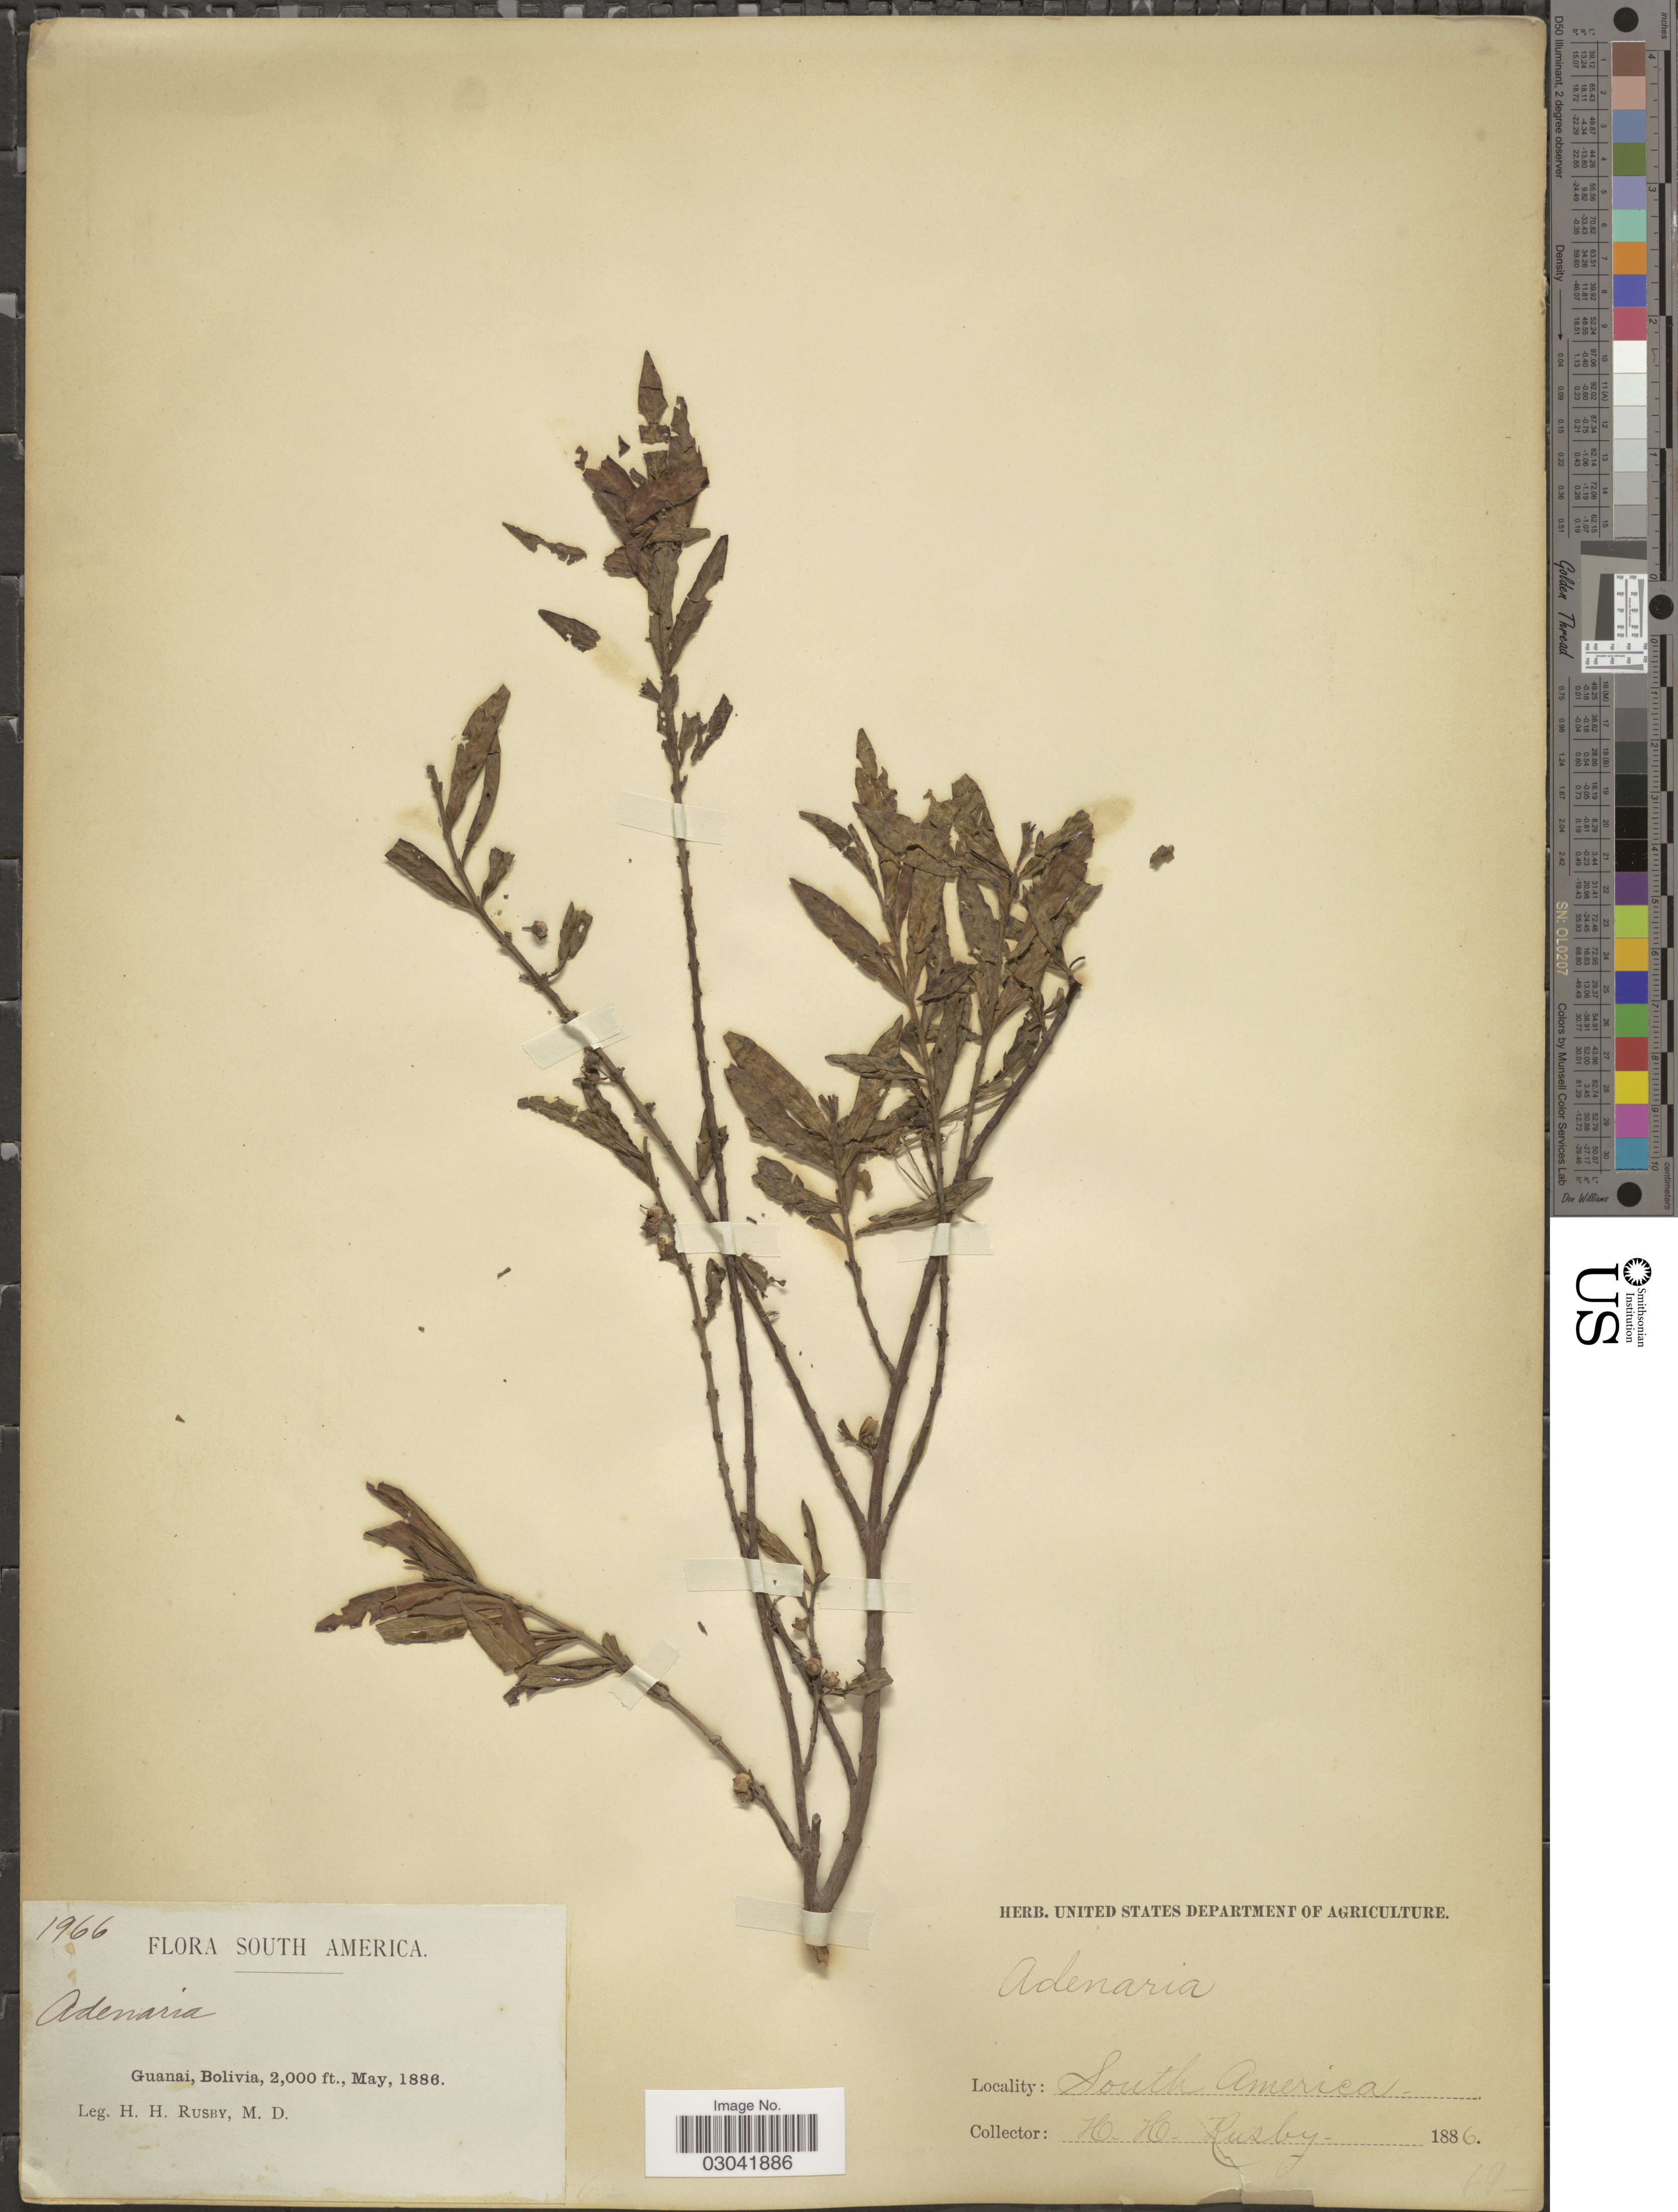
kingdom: Plantae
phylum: Tracheophyta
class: Magnoliopsida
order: Myrtales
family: Lythraceae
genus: Adenaria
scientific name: Adenaria floribunda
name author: Kunth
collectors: H. H. Rusby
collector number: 1966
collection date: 1886-05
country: Bolivia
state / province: La Páz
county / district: Larecaja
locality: Guanay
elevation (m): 610